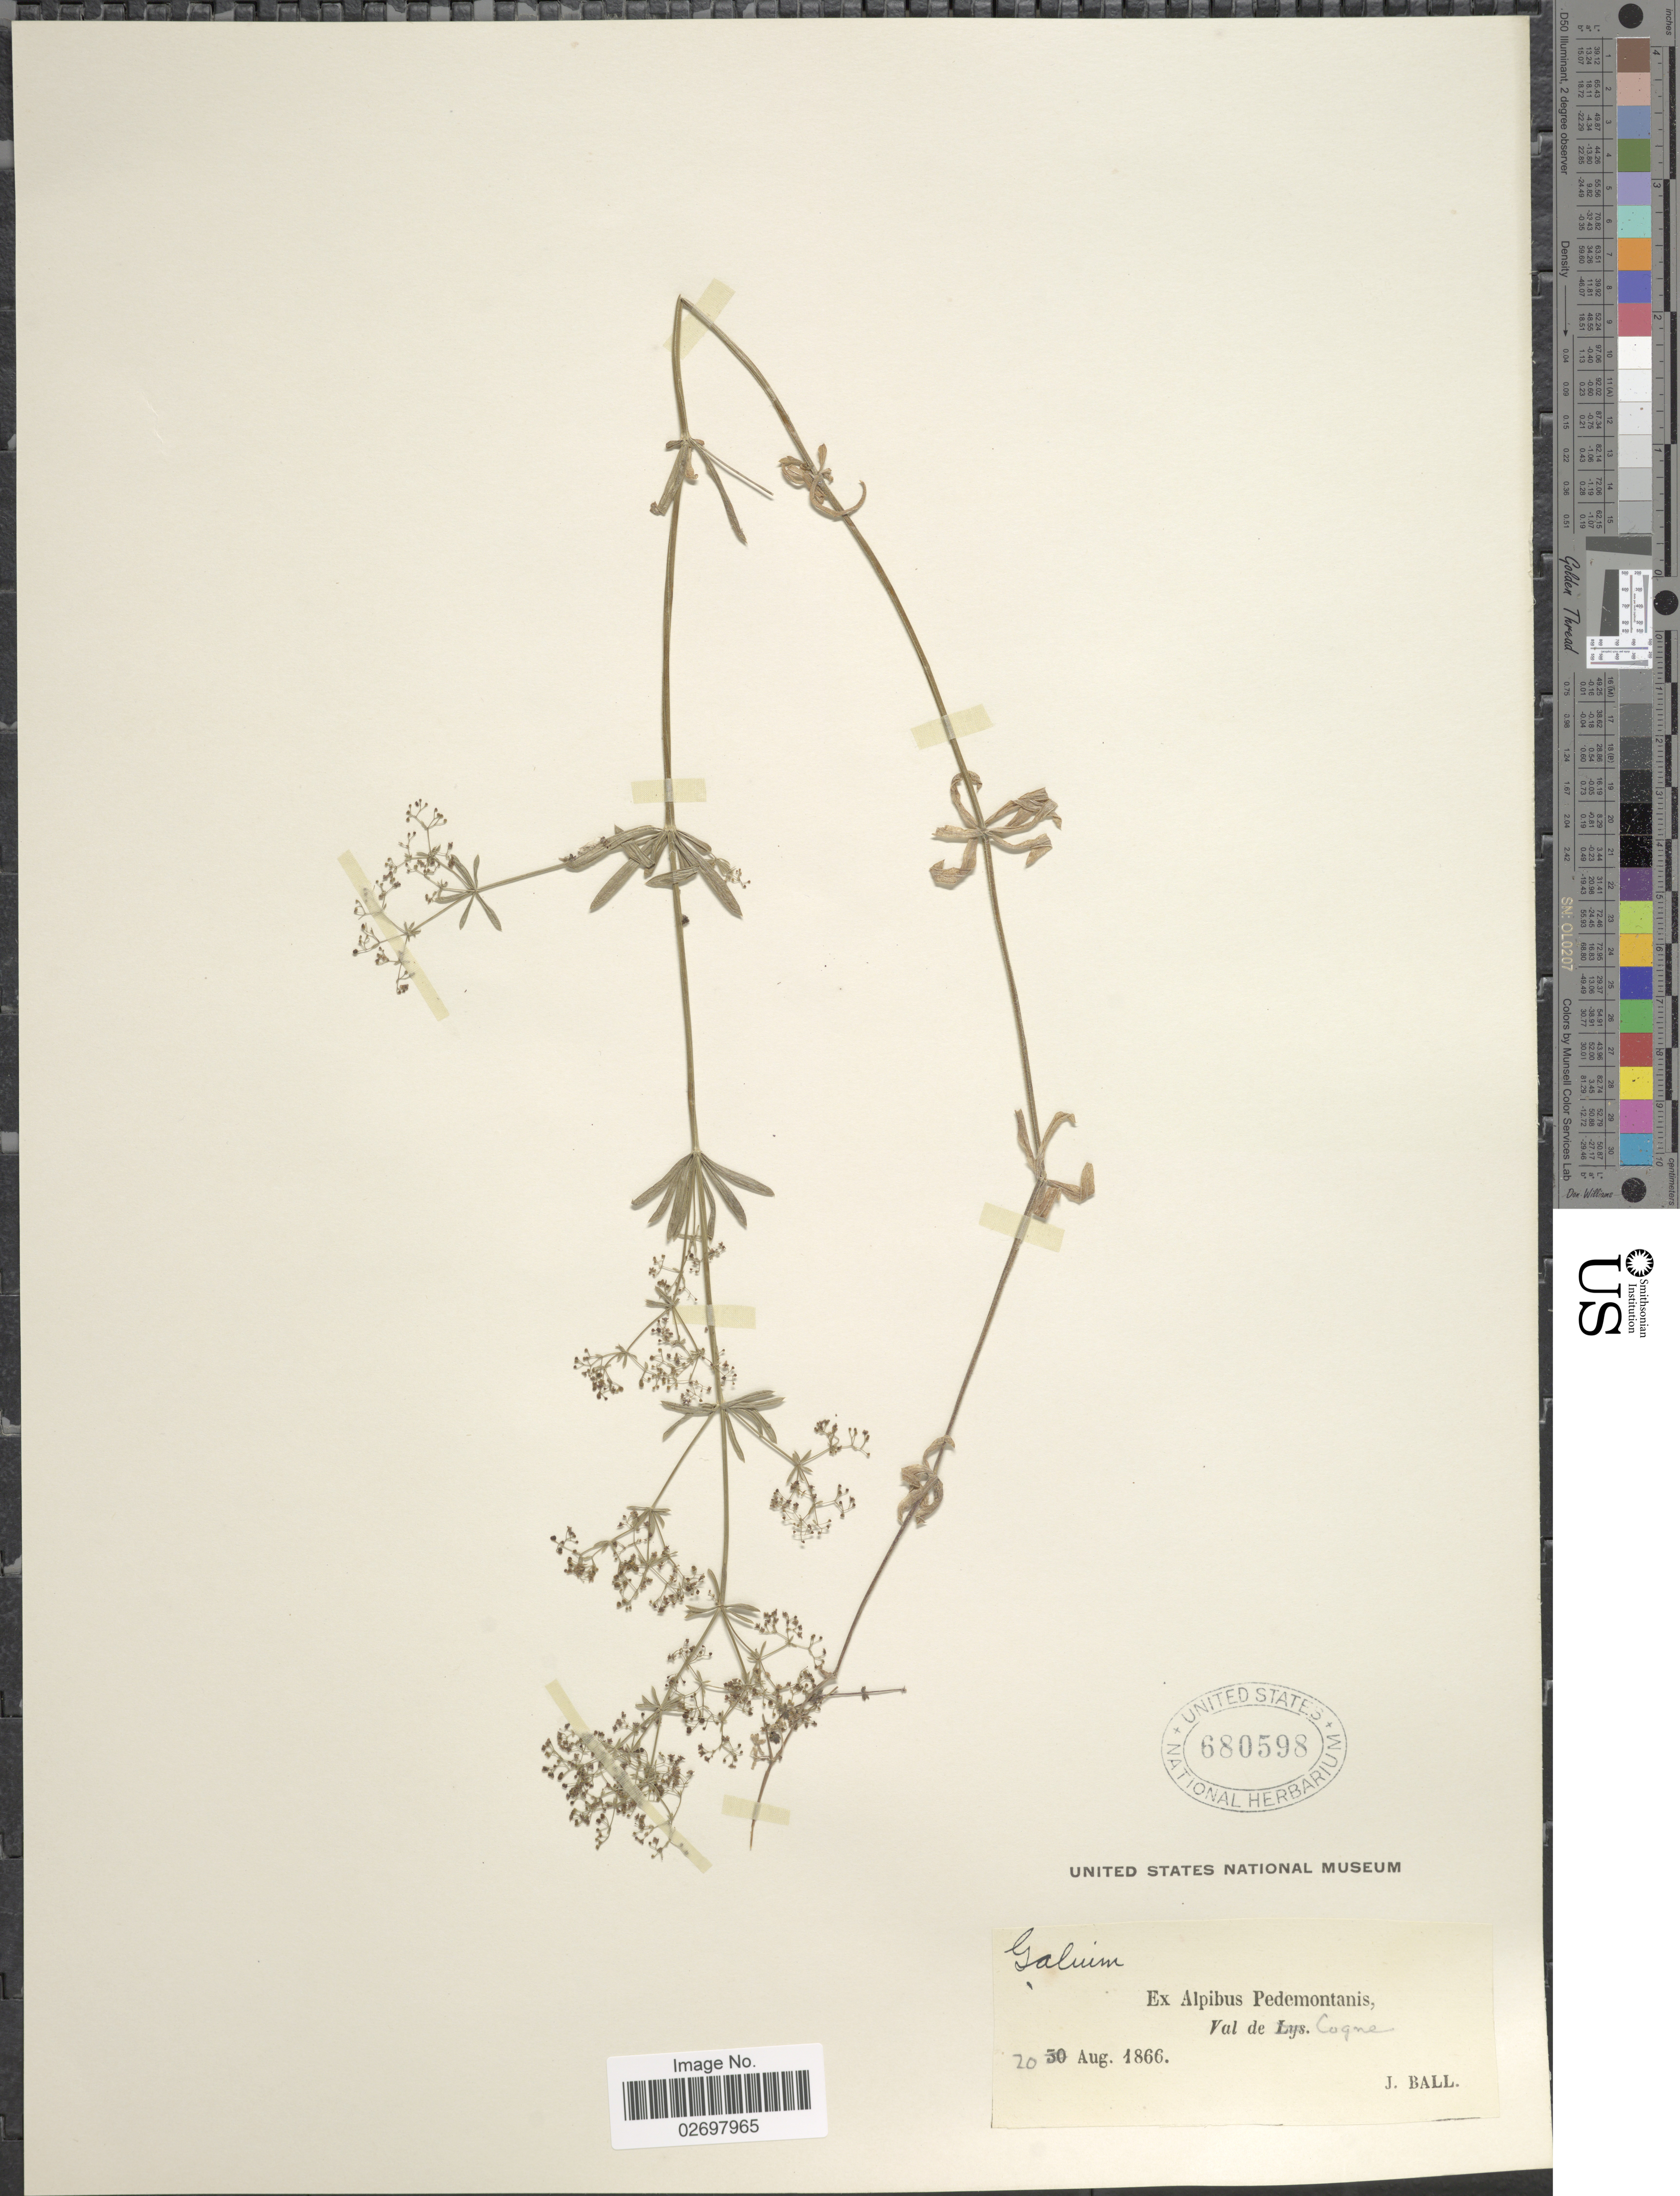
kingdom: Plantae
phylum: Tracheophyta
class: Magnoliopsida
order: Gentianales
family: Rubiaceae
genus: Galium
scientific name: Galium sp.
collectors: J. Ball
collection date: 1866-08-20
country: Italy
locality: Ex Alpibus Pedemontanis, Val de Cogna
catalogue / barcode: US 680598